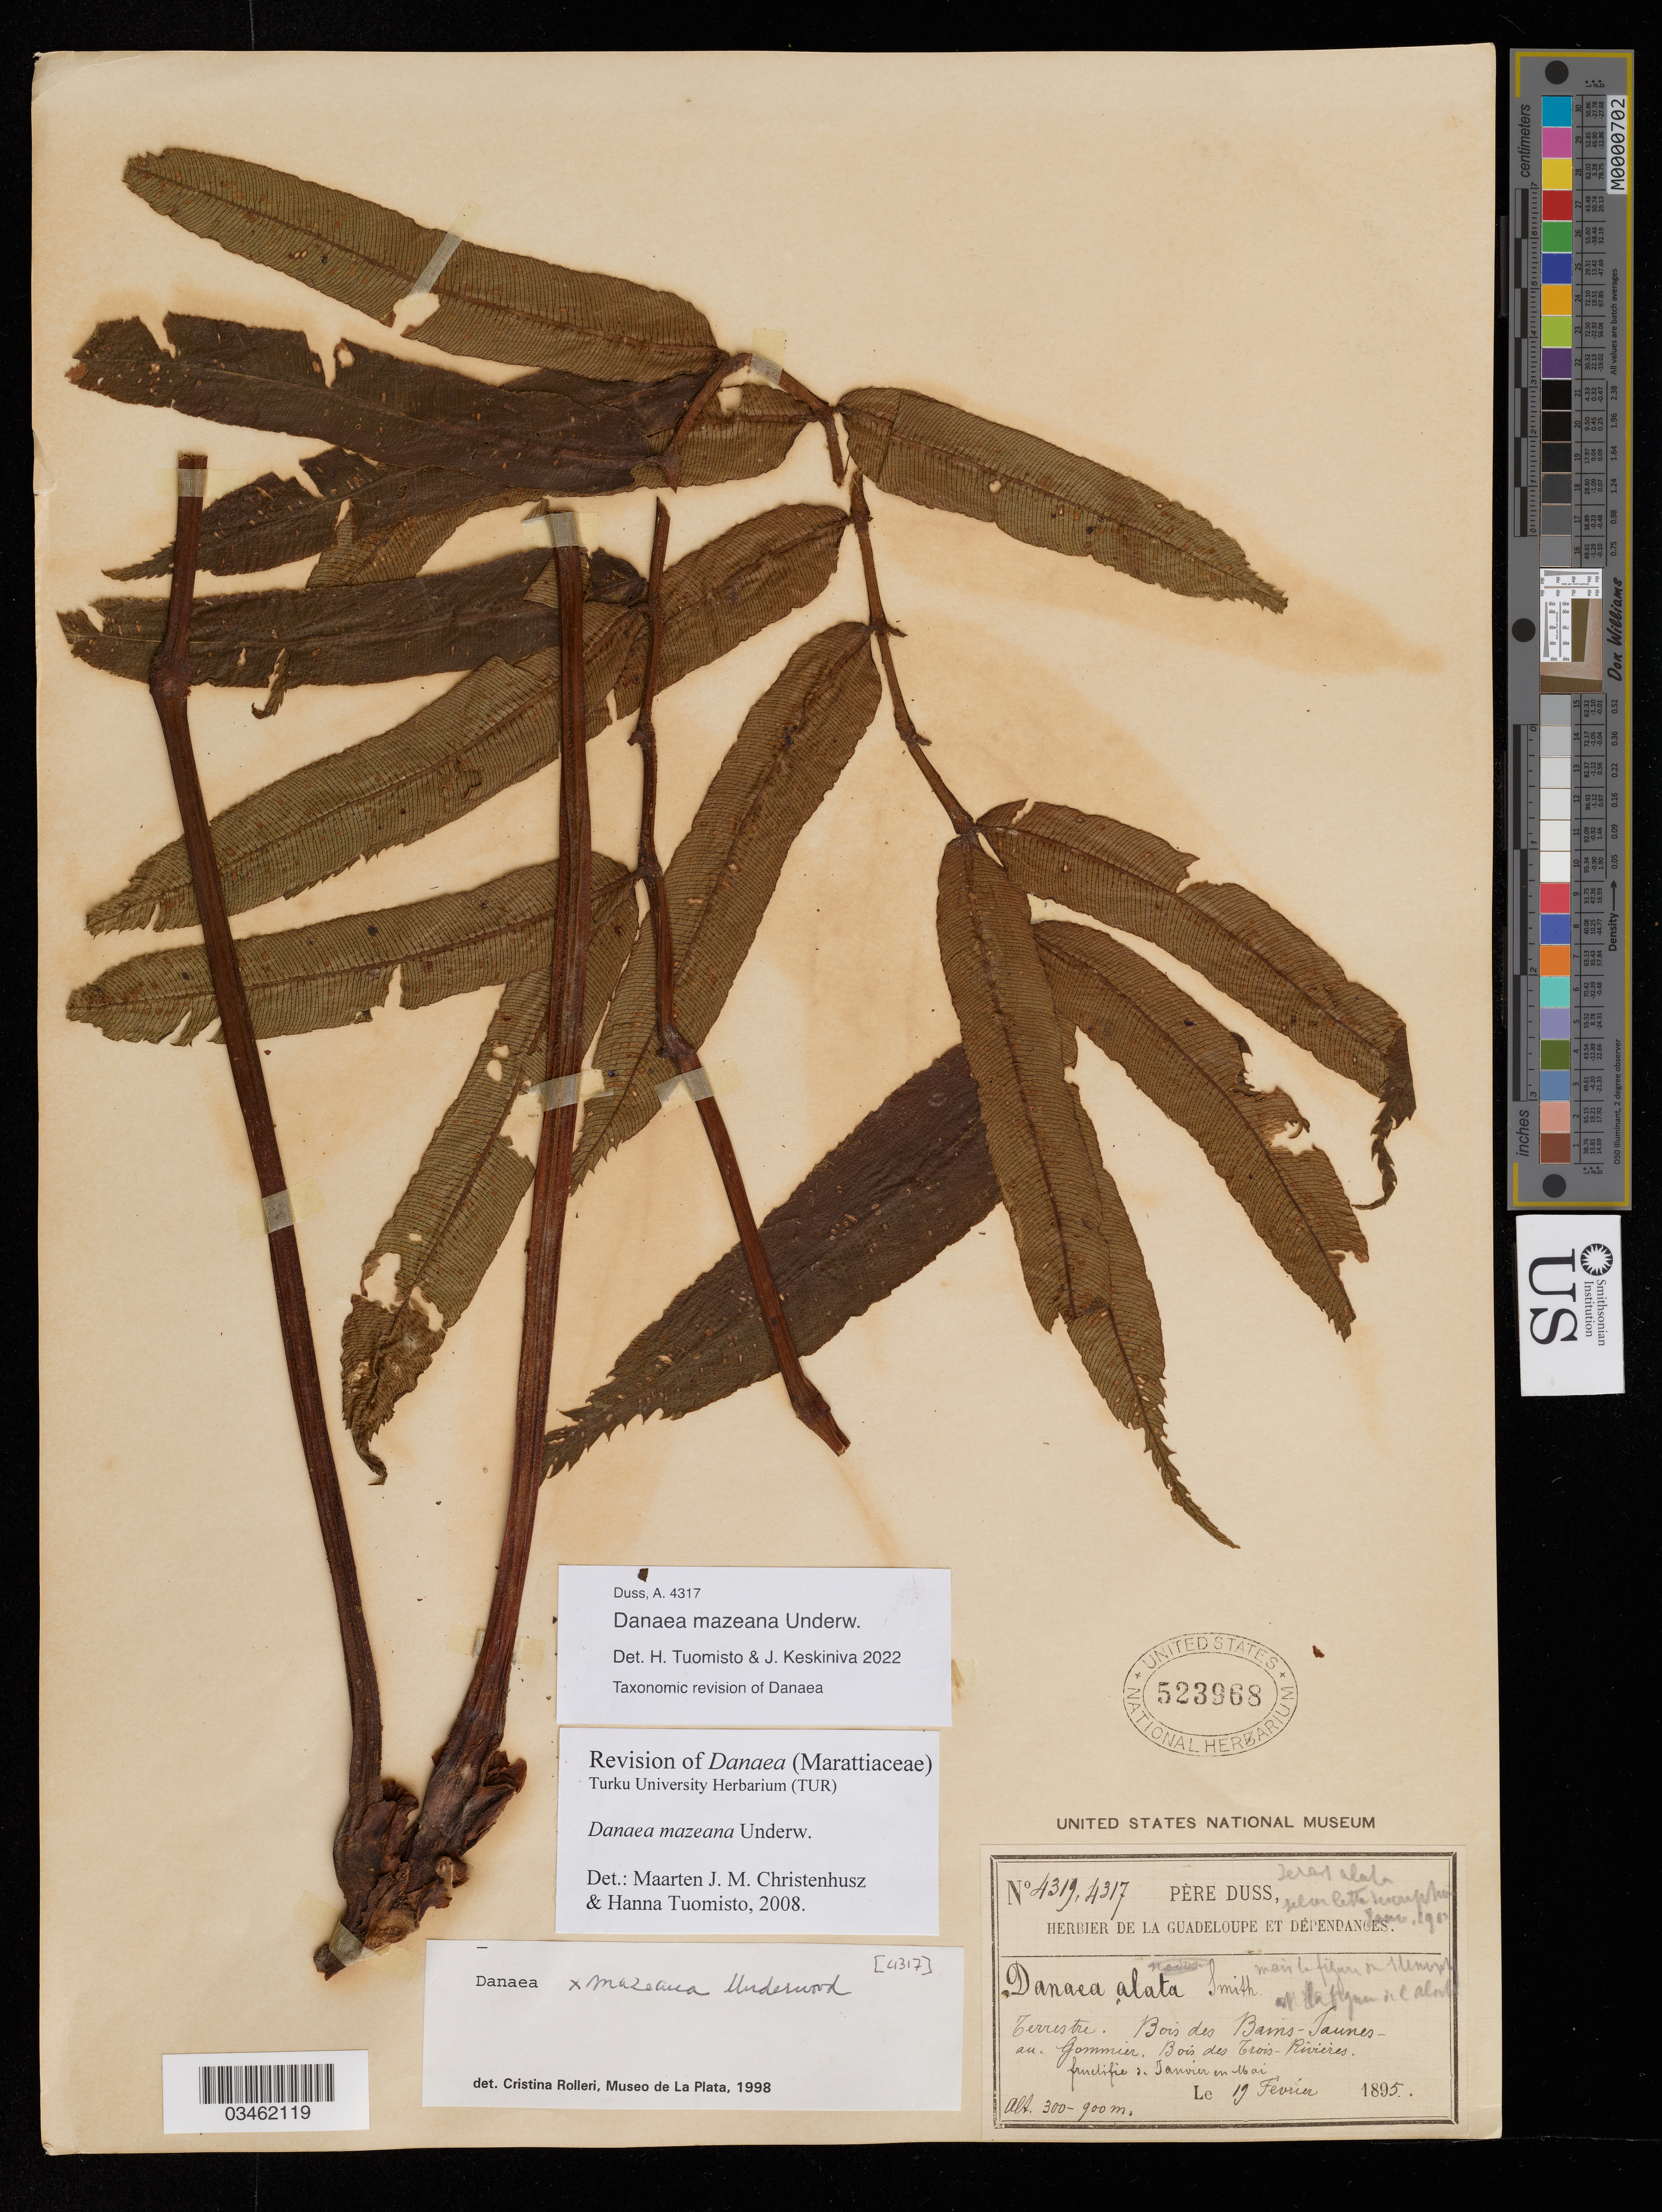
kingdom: Plantae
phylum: Tracheophyta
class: Polypodiopsida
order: Marattiales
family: Marattiaceae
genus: Danaea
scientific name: Danaea mazeana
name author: Underw.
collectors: Père Duss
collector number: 4319, 4317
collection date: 1895-02-19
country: Guadeloupe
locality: Terrestre. Bois des Bains-Jaunes - au. Gommier. Bois des Trois-Rivieres.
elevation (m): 300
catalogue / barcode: US 523968